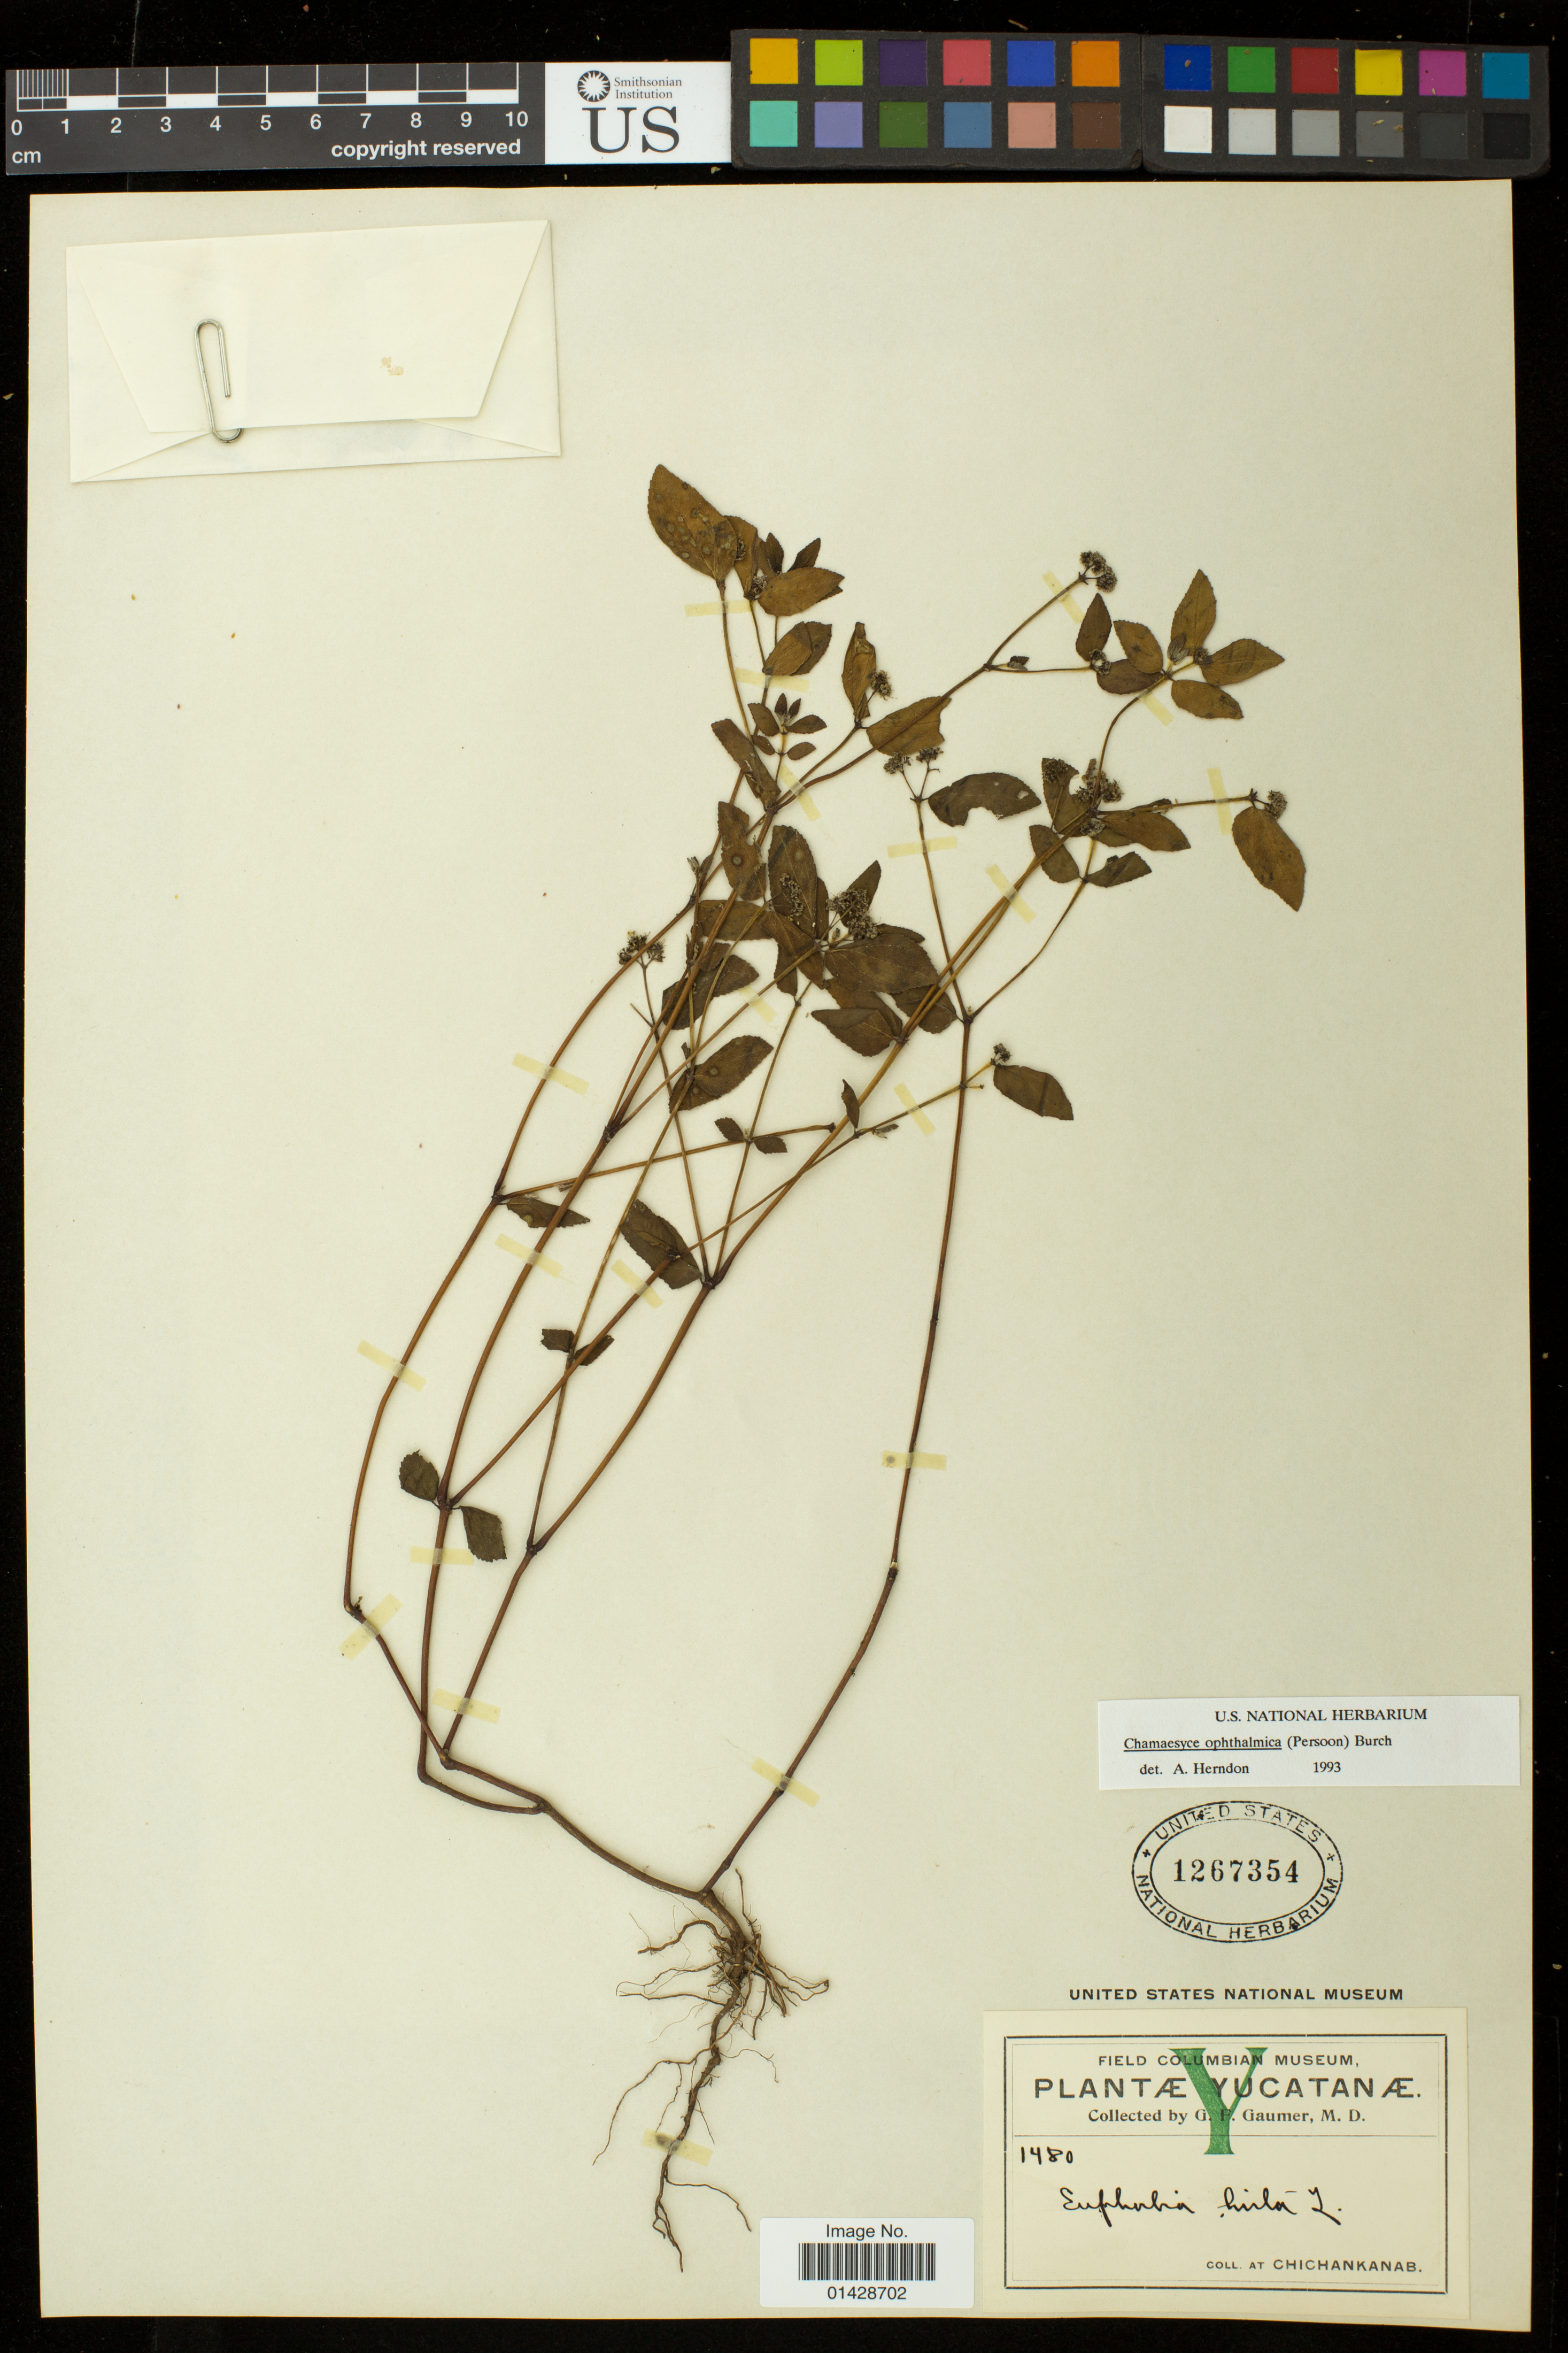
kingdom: Plantae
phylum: Tracheophyta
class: Magnoliopsida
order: Malpighiales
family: Euphorbiaceae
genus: Euphorbia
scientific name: Euphorbia ophthalmica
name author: Pers.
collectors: G. F. Gaumer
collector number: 1480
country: Mexico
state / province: Yucatán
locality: Chichankanab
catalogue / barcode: US 1267354